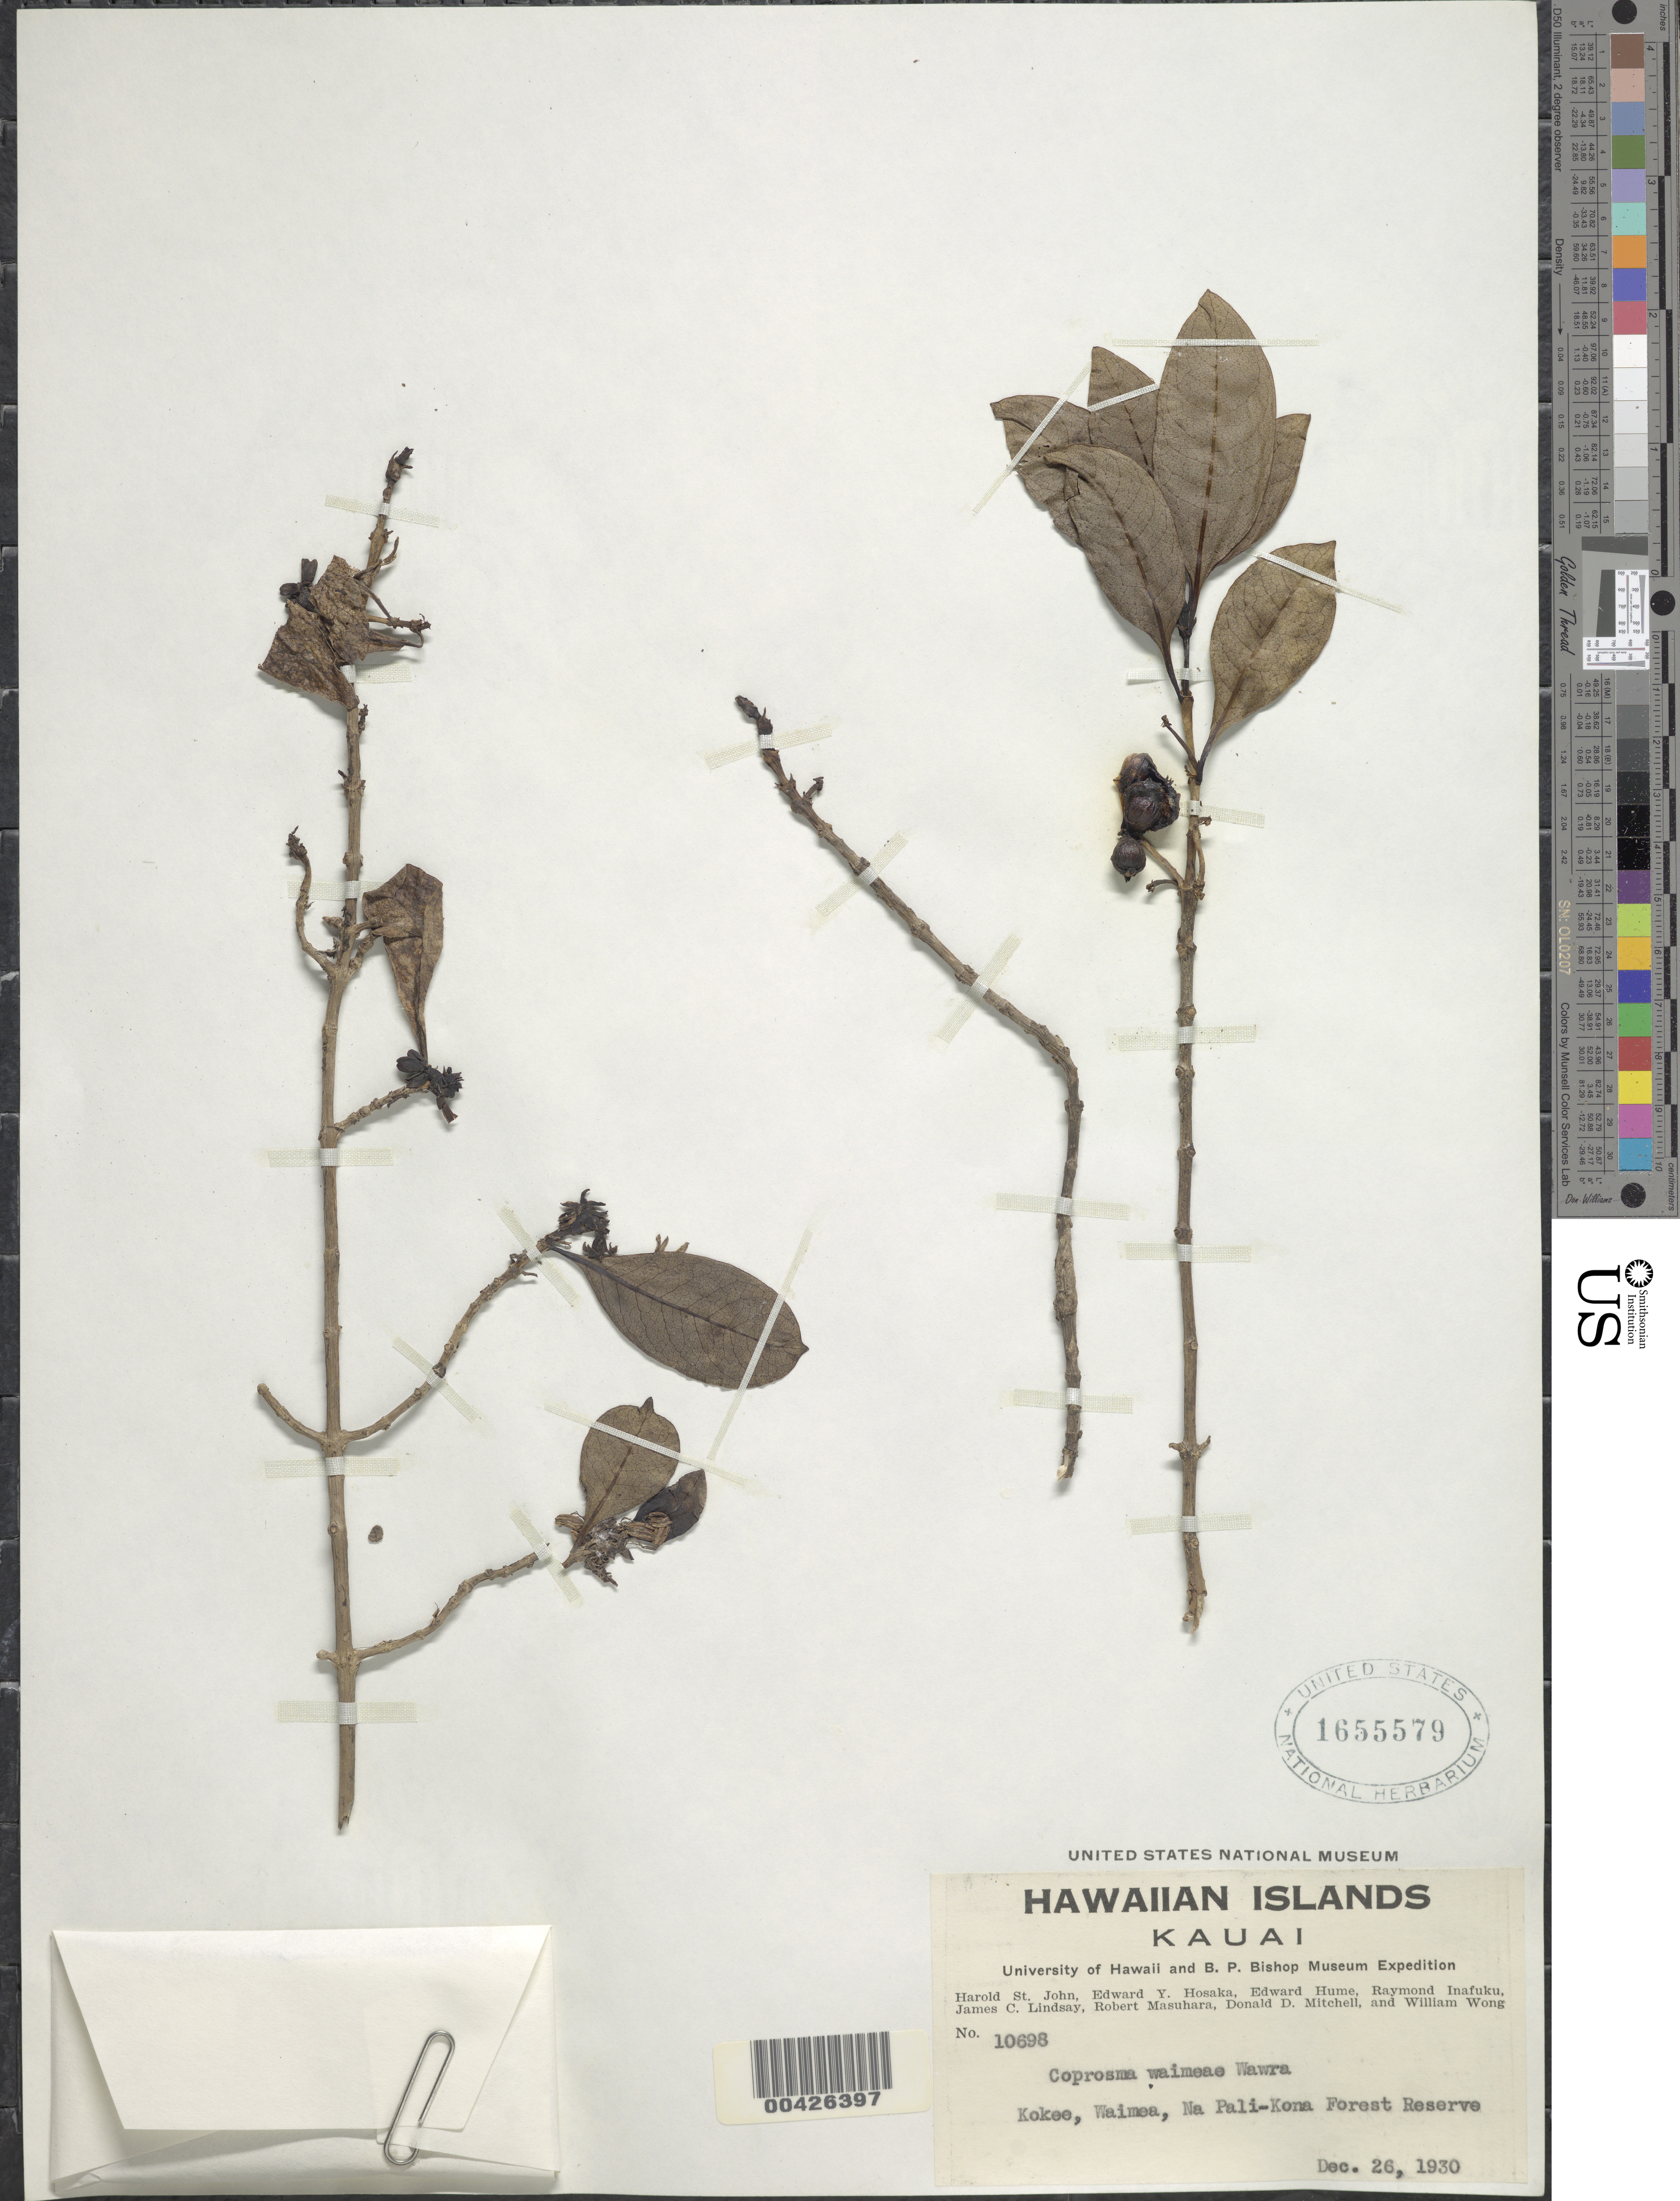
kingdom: Plantae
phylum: Tracheophyta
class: Magnoliopsida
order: Gentianales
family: Rubiaceae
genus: Coprosma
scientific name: Coprosma waimeae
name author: Wawra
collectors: H. St. John, E. Y. Hosaka, E. Hume & R. Inafuku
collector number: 10698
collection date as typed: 26 Dec 1930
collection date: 1930-12-26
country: United States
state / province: Hawaii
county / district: Kauai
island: Kaua'i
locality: Kokee, Waimea, Na Pali-Kona Forest Reserve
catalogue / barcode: US 1655579